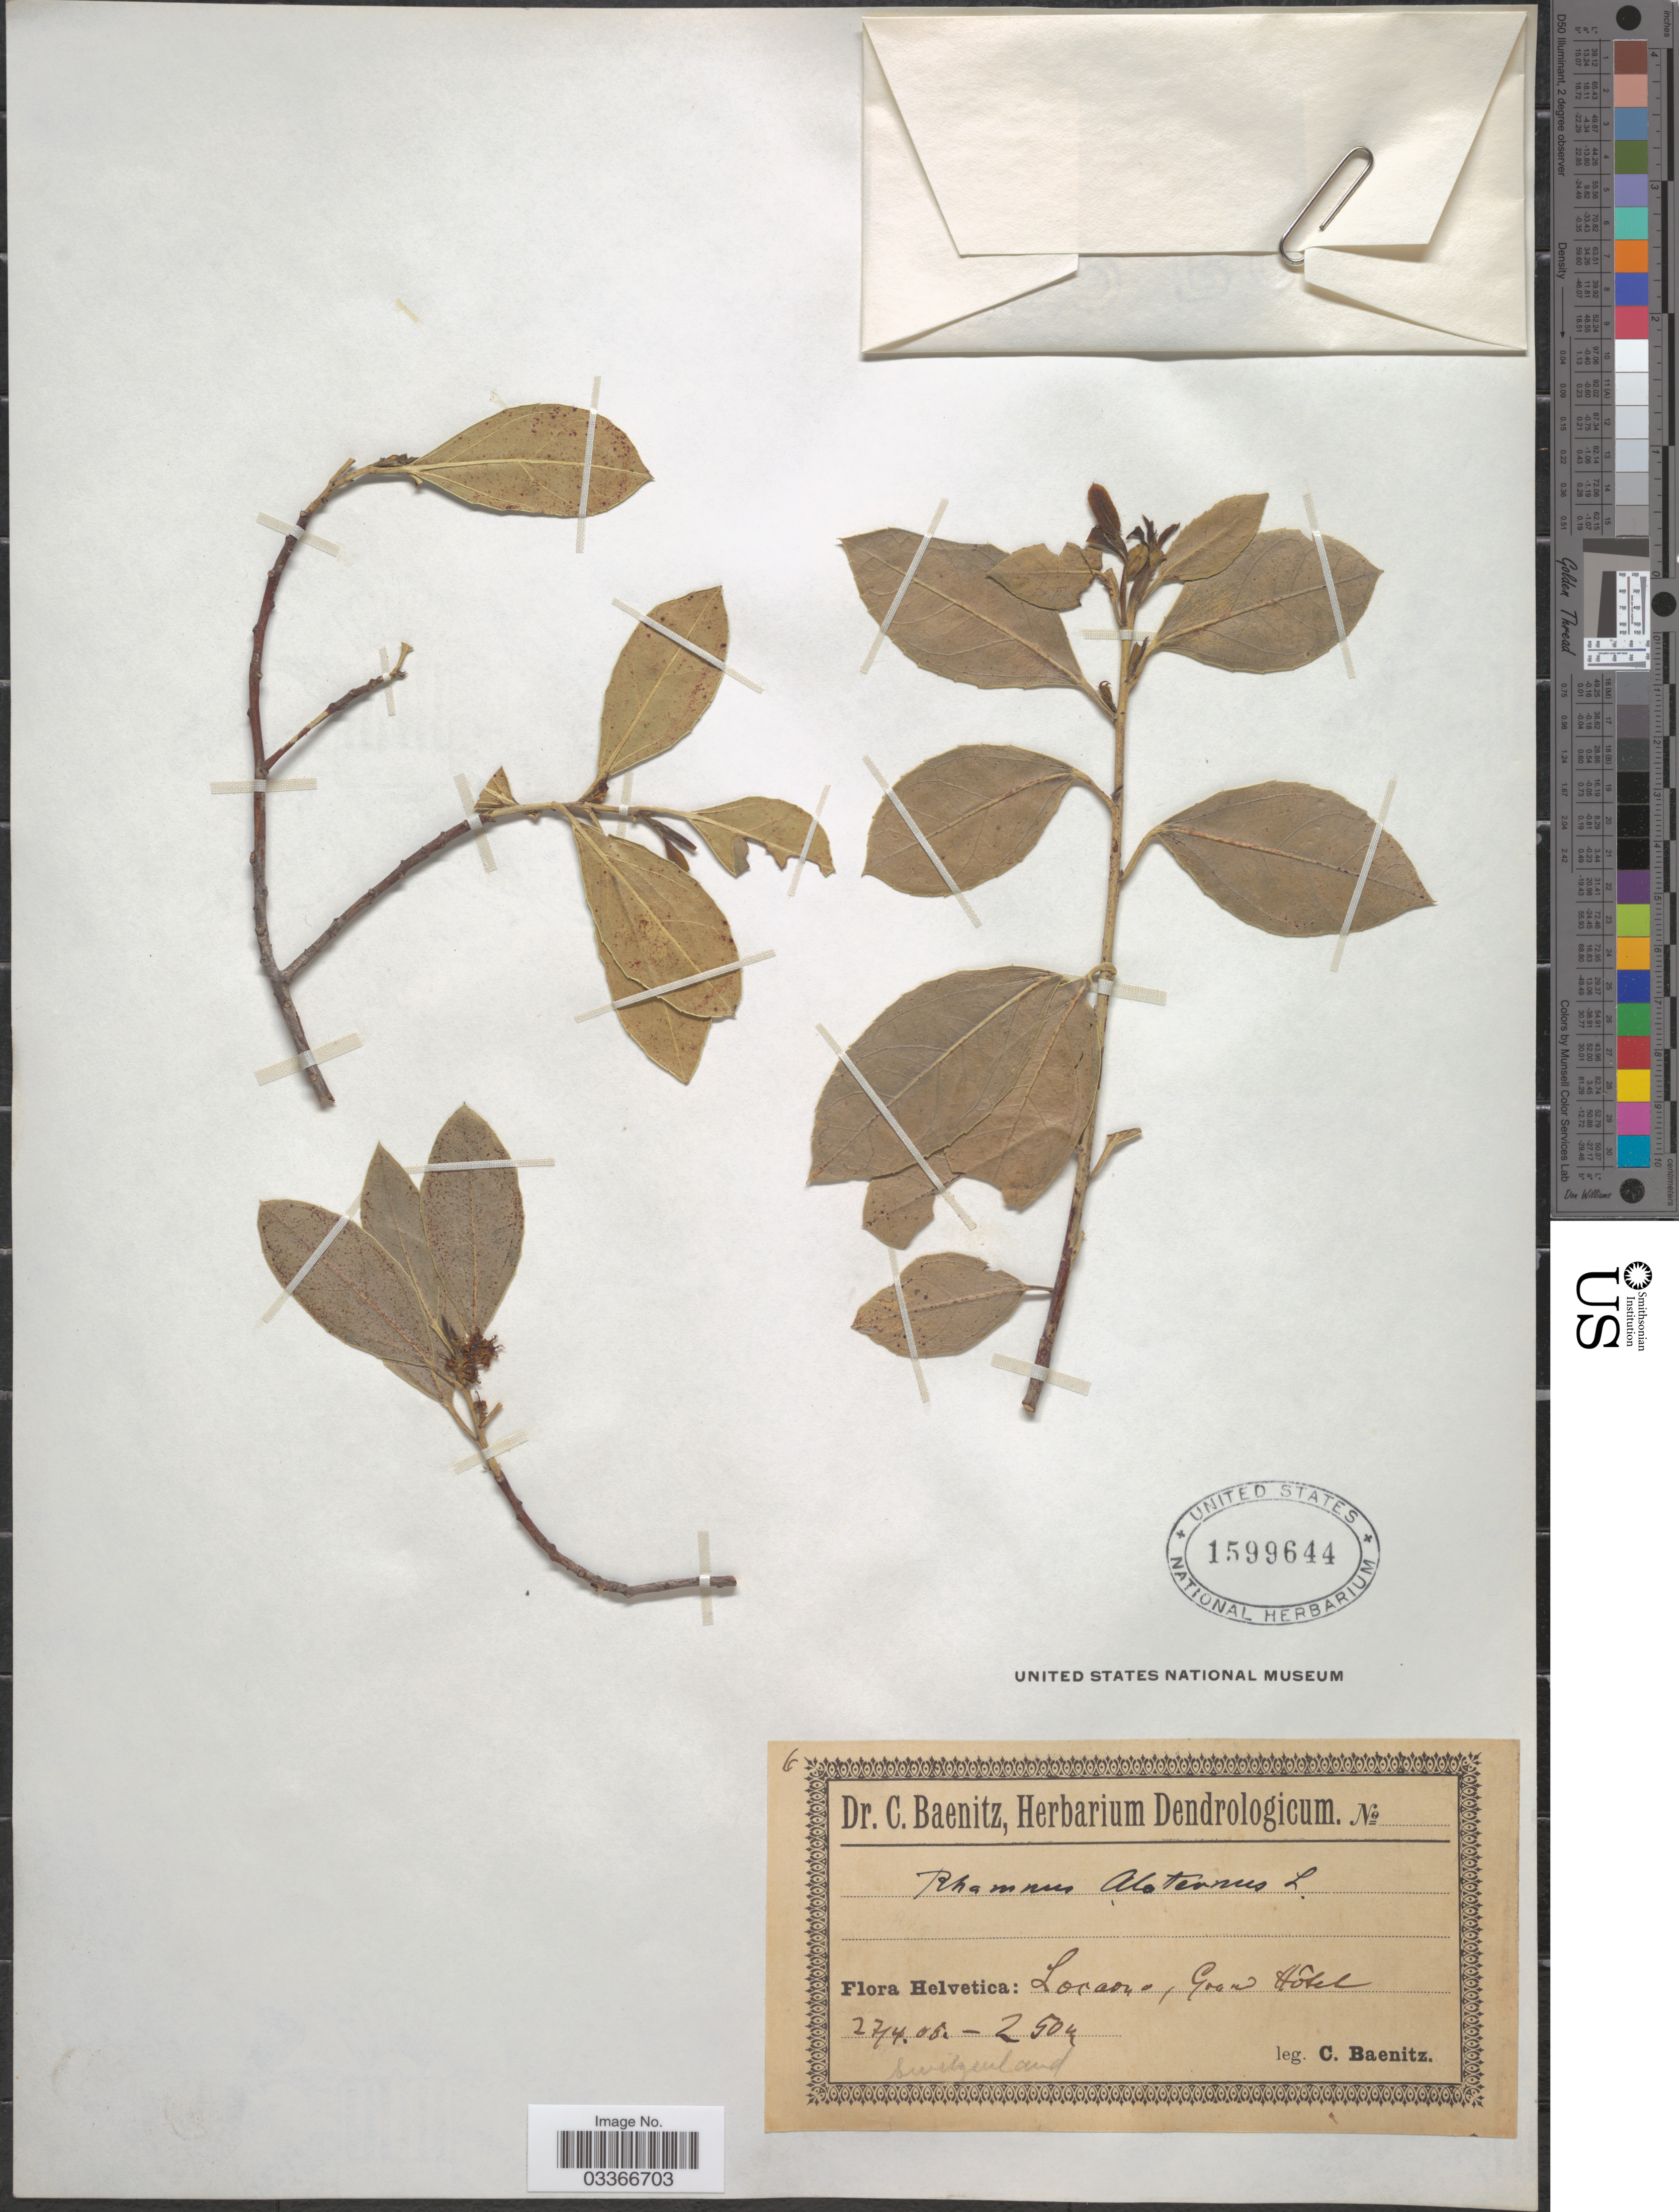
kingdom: Plantae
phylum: Tracheophyta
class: Magnoliopsida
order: Rosales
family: Rhamnaceae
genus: Rhamnus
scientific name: Rhamnus alaternus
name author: L.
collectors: C. G. Baenitz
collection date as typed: Transcribed d/m/y: 27/4/5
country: Switzerland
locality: Helvetica: Locarno, Grand Hôtel.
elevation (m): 250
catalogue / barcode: US 1599644